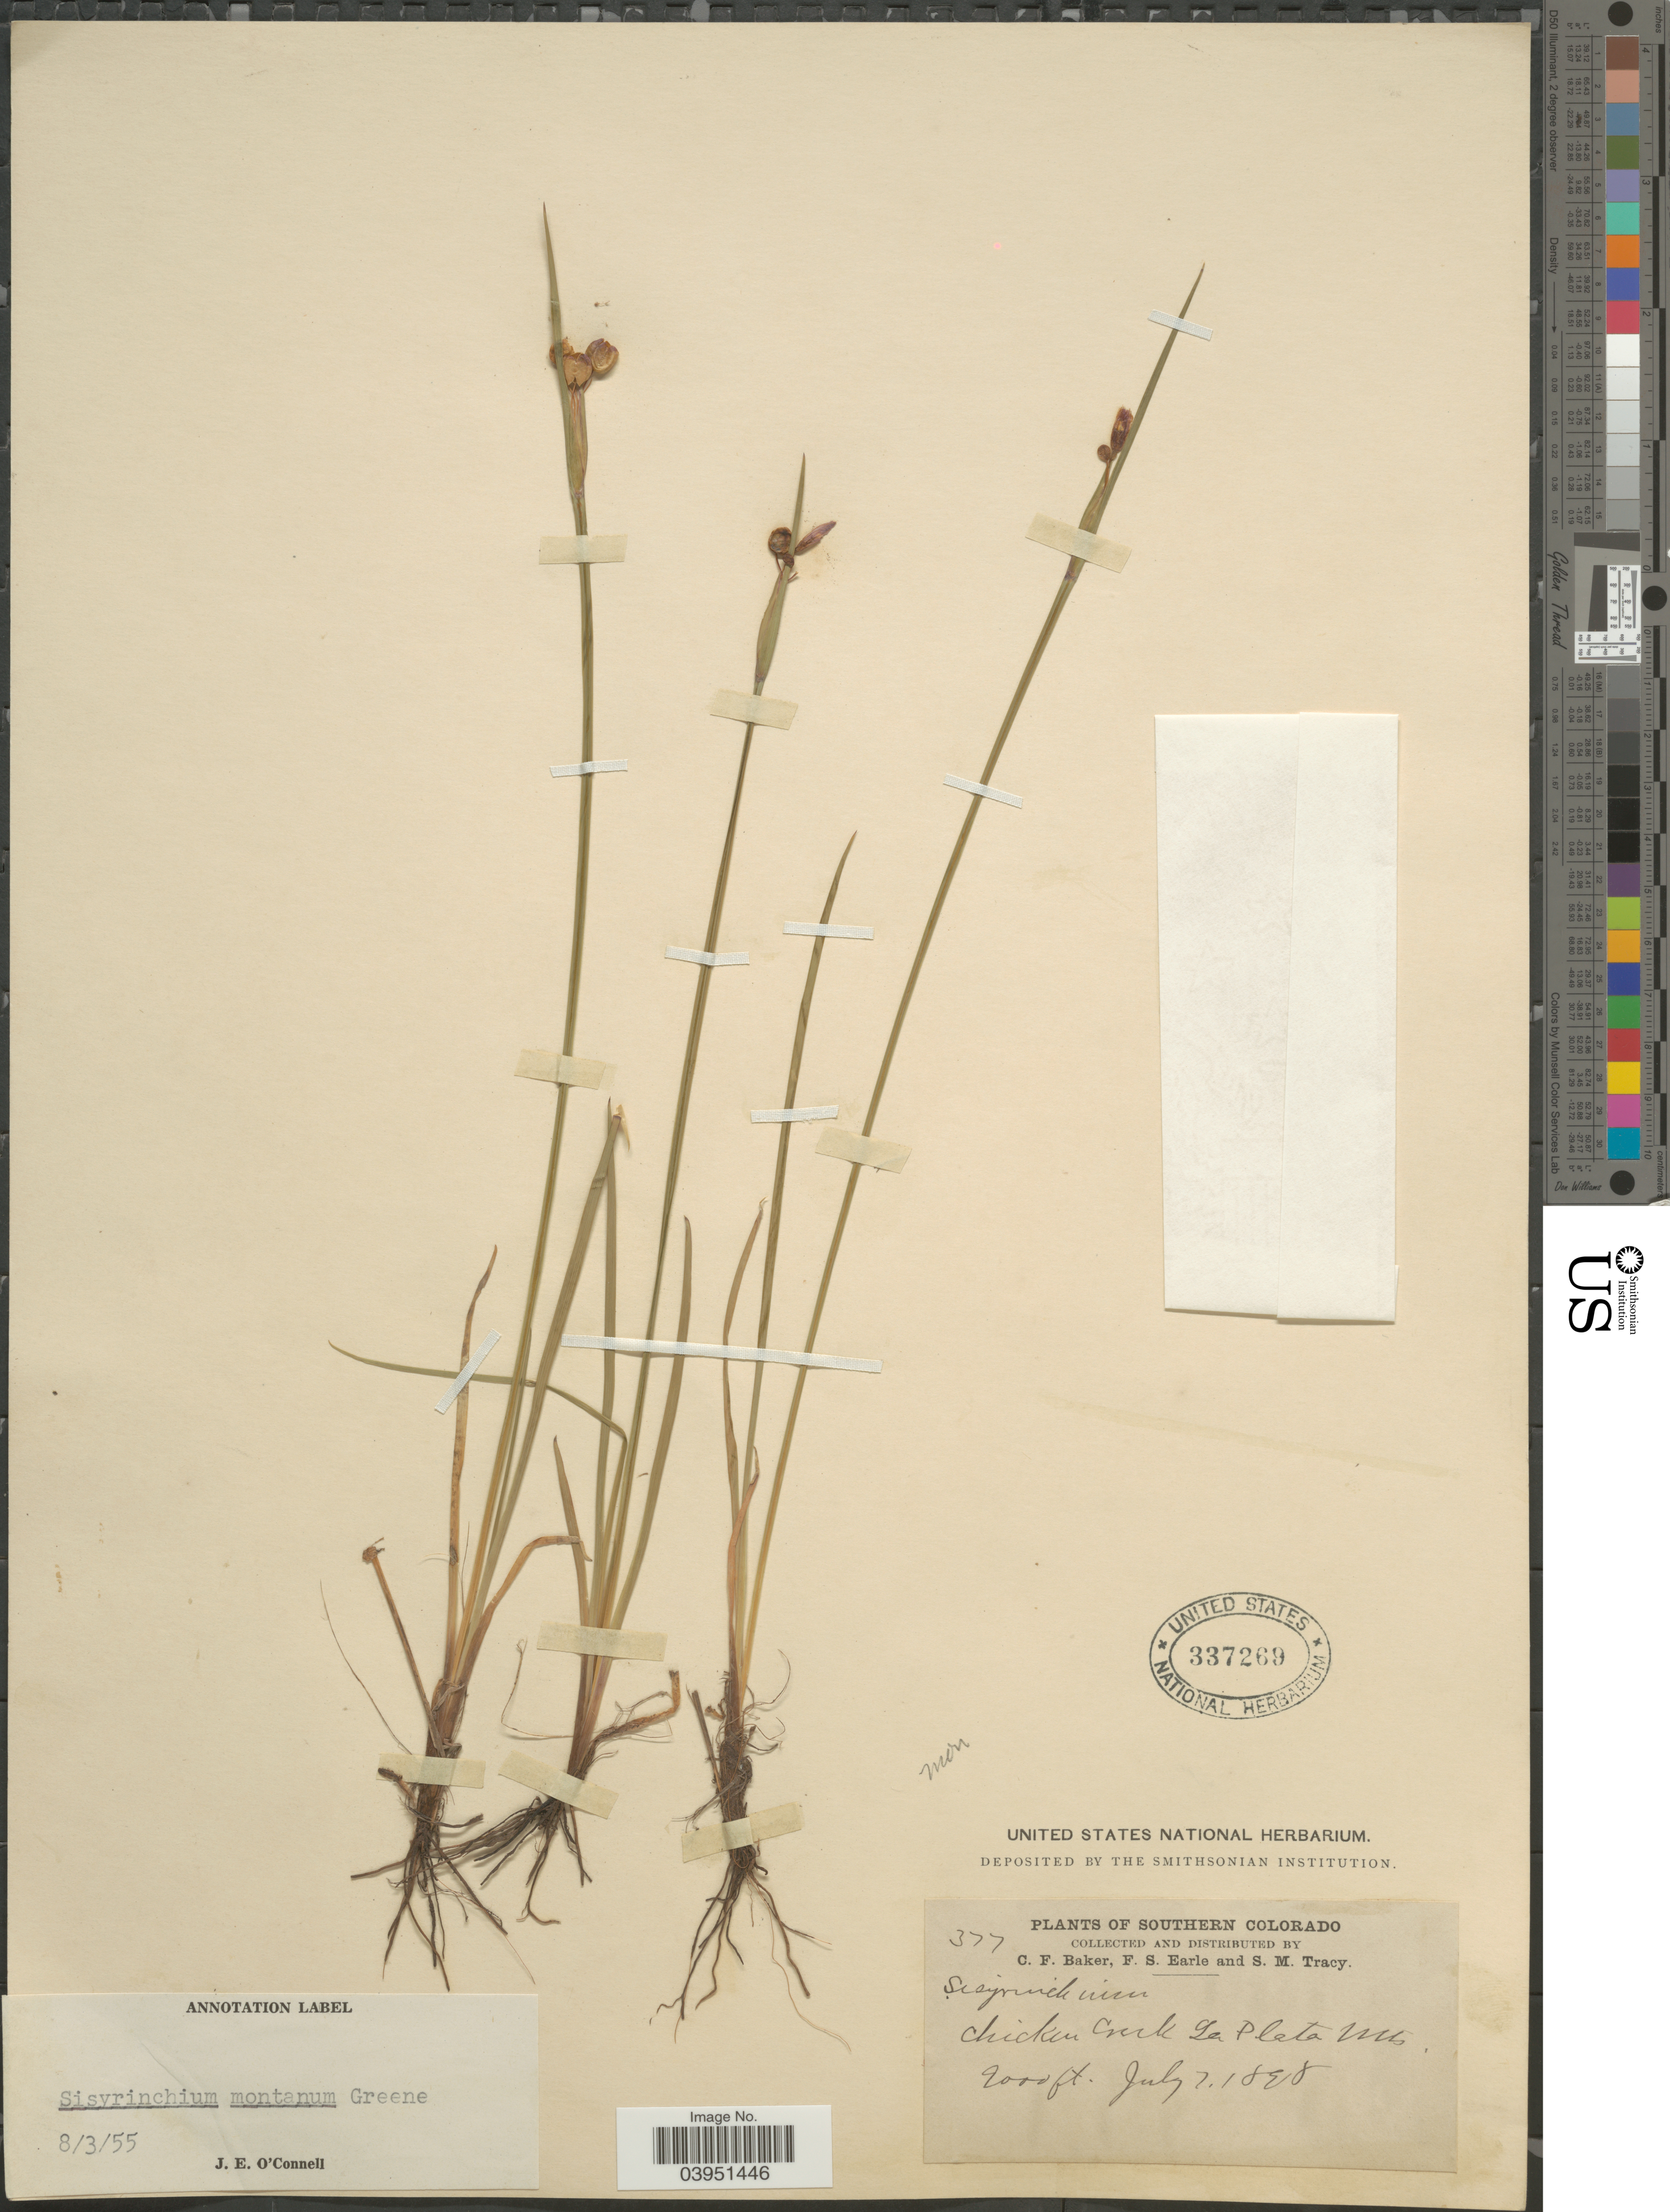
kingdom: Plantae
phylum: Tracheophyta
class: Liliopsida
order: Asparagales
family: Iridaceae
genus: Sisyrinchium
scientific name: Sisyrinchium montanum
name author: Greene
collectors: C. F. Baker, F. S. Earle & S. M. Tracy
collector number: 377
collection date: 1898-07-07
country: United States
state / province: Colorado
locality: Southern Colorado. Chicken Creek La Plata Mts.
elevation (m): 610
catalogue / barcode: US 337269